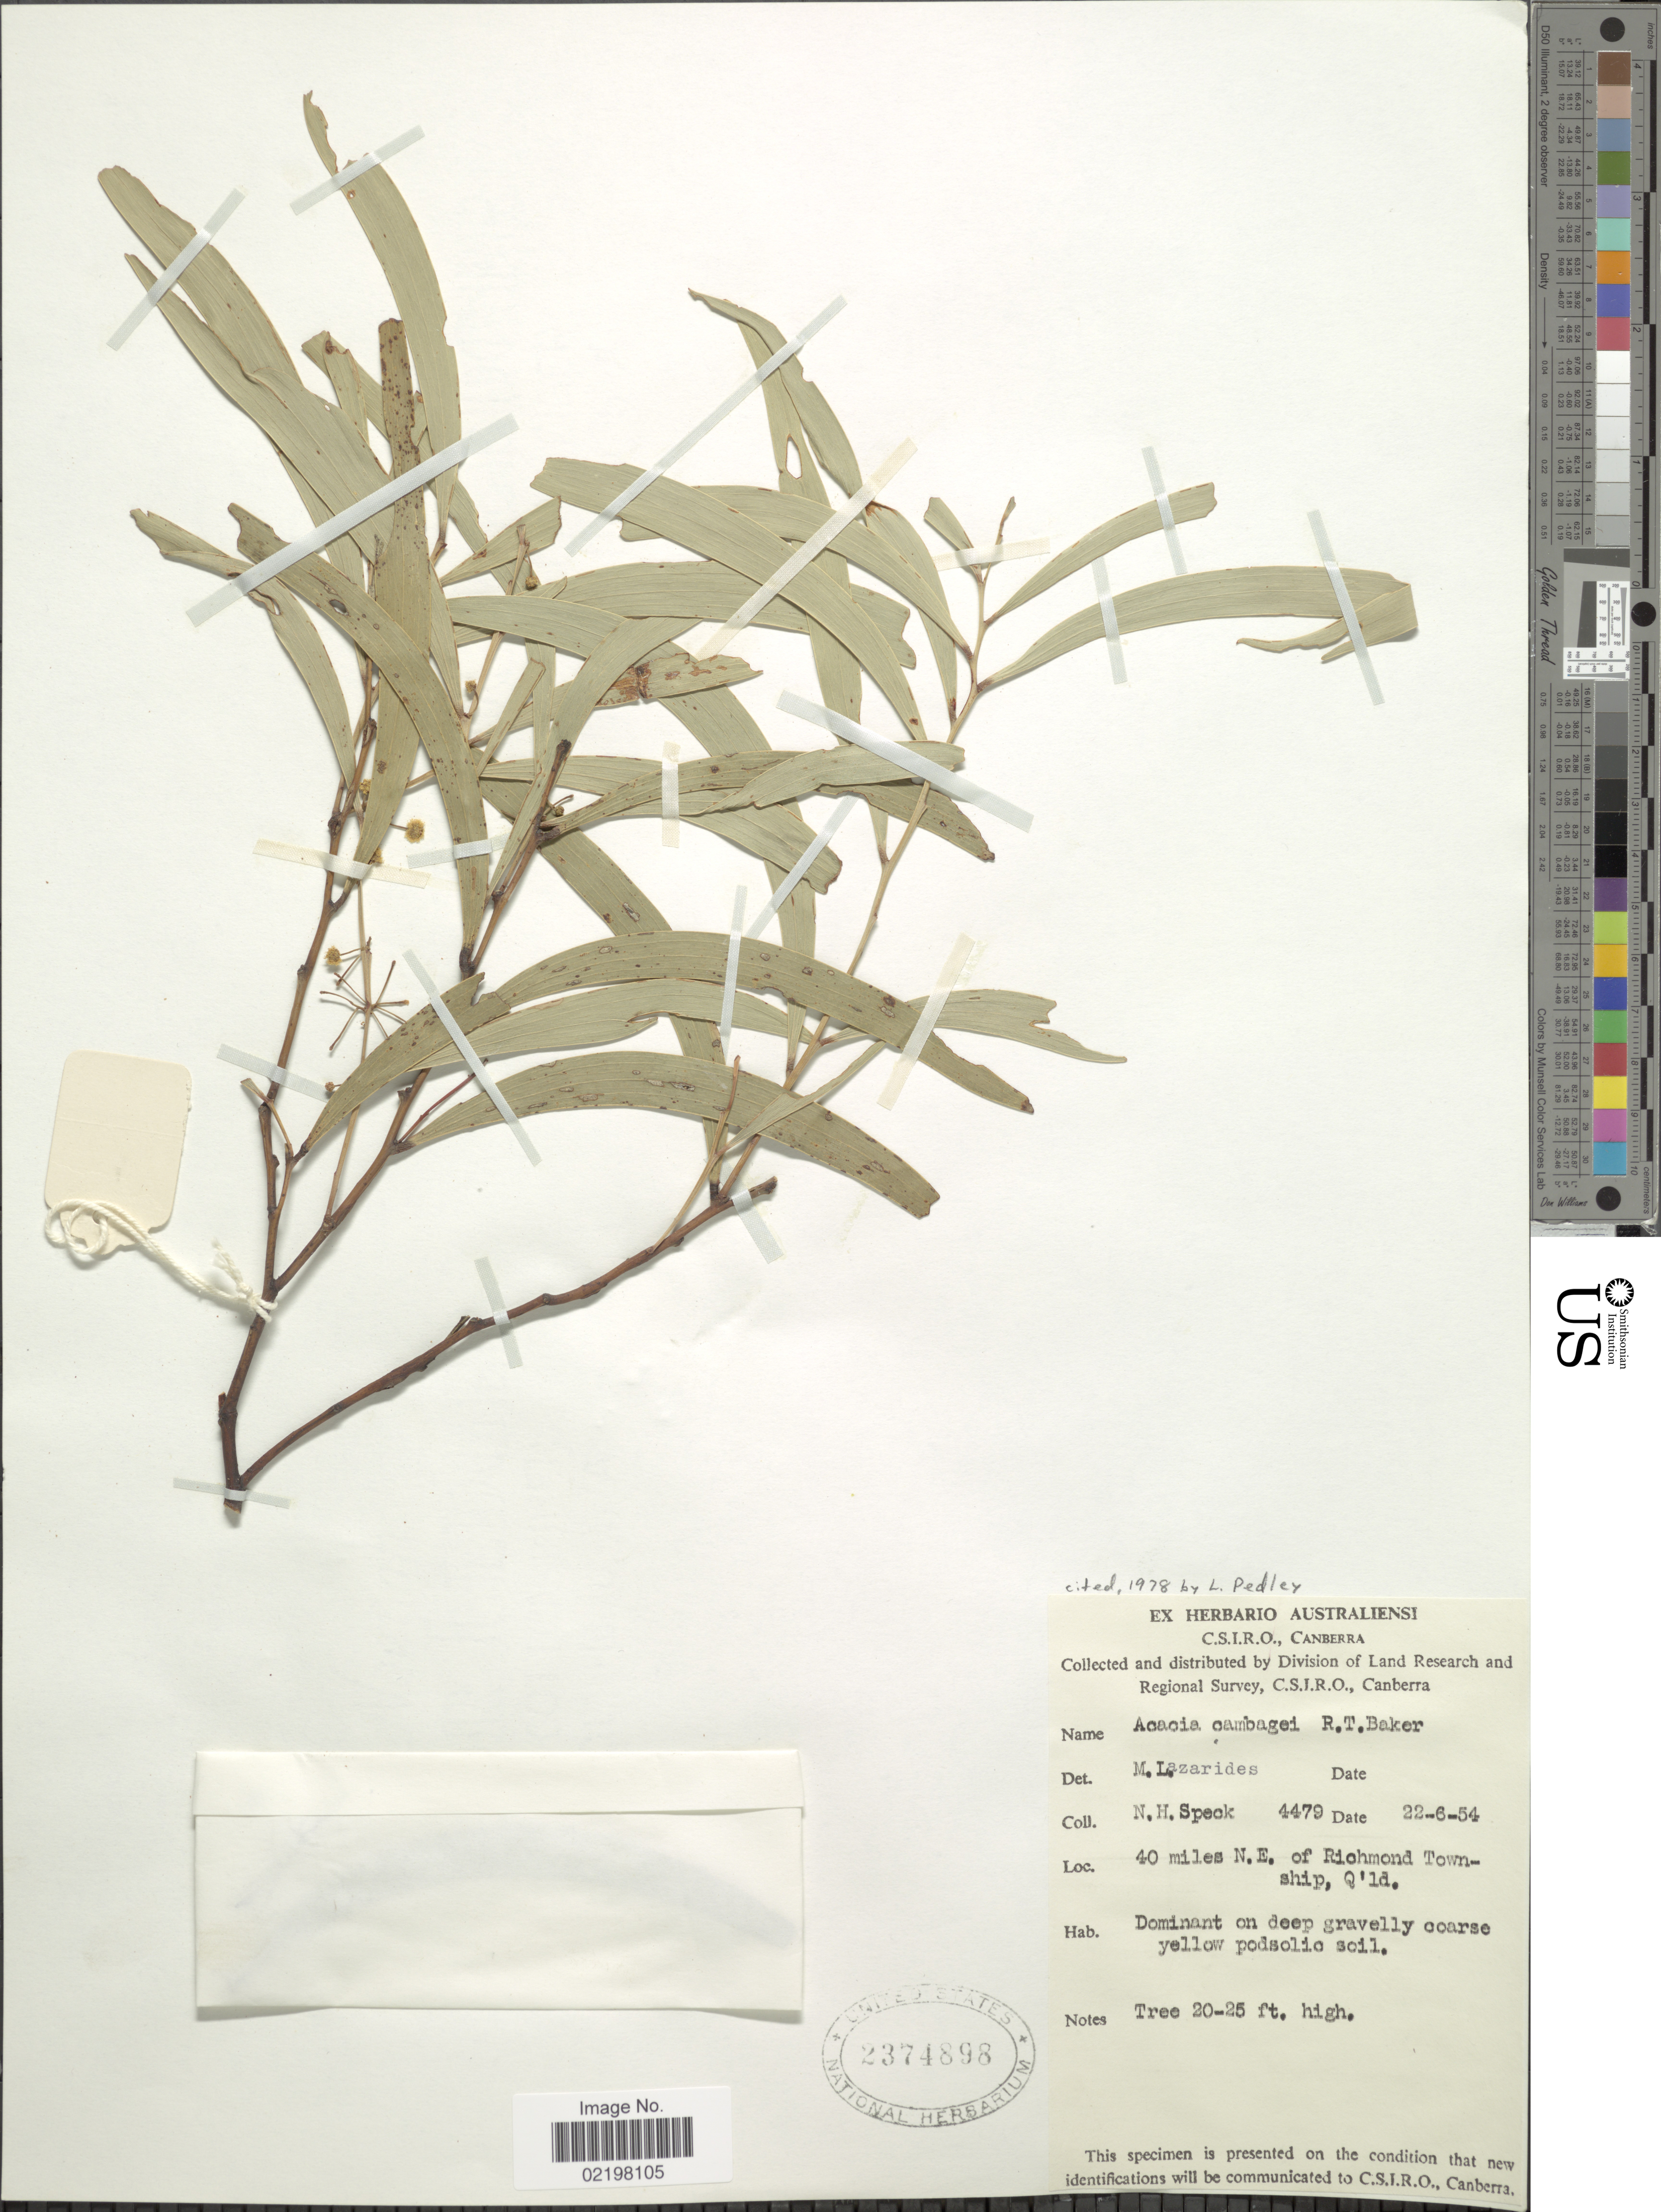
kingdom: Plantae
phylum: Tracheophyta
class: Magnoliopsida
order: Fabales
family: Fabaceae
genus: Acacia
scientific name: Acacia cambagei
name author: R.T. Baker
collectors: N. Speck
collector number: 4479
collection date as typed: Transcribed d/m/y: 22/6/54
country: Australia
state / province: Queensland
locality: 40 miles N.E. of Richmond Township, Q' ld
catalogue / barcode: US 2374898